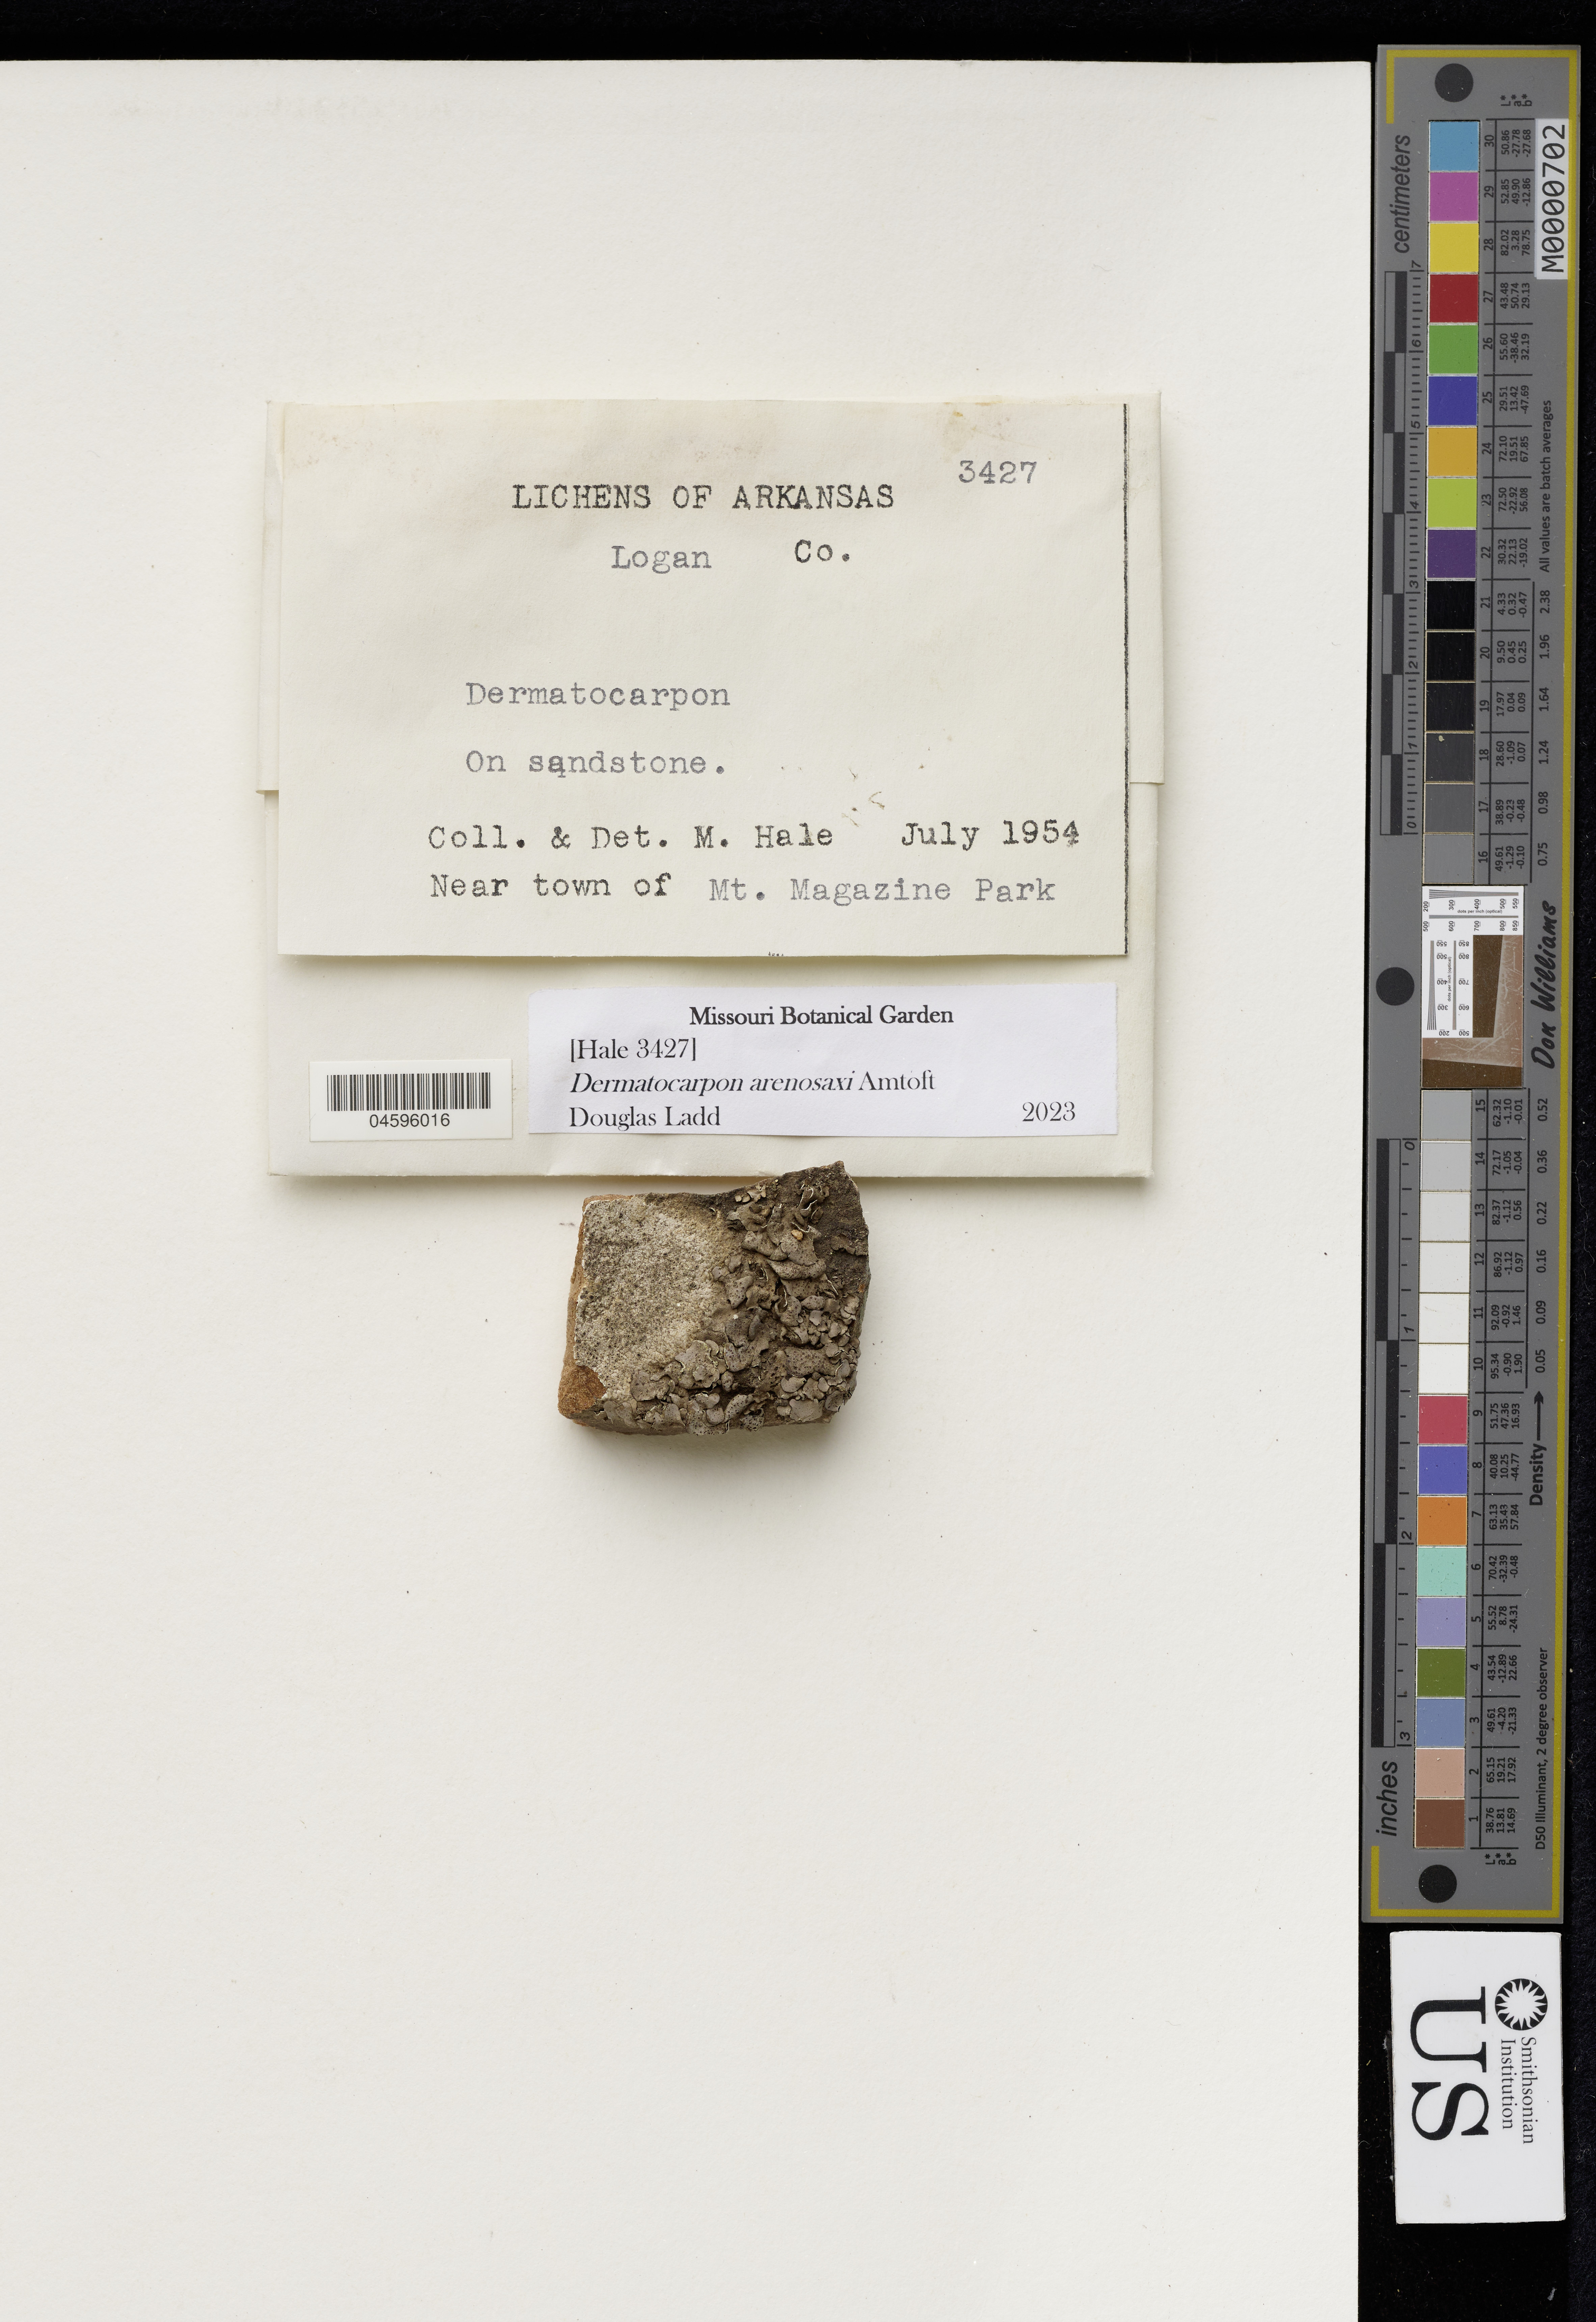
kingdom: Fungi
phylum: Ascomycota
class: Eurotiomycetes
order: Verrucariales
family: Verrucariaceae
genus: Dermatocarpon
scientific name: Dermatocarpon arenosaxi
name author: Amtoft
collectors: M. Hale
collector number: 3427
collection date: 1954-07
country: United States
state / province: Arkansas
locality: Logan Co. Near town of Mt. Magazine Park.